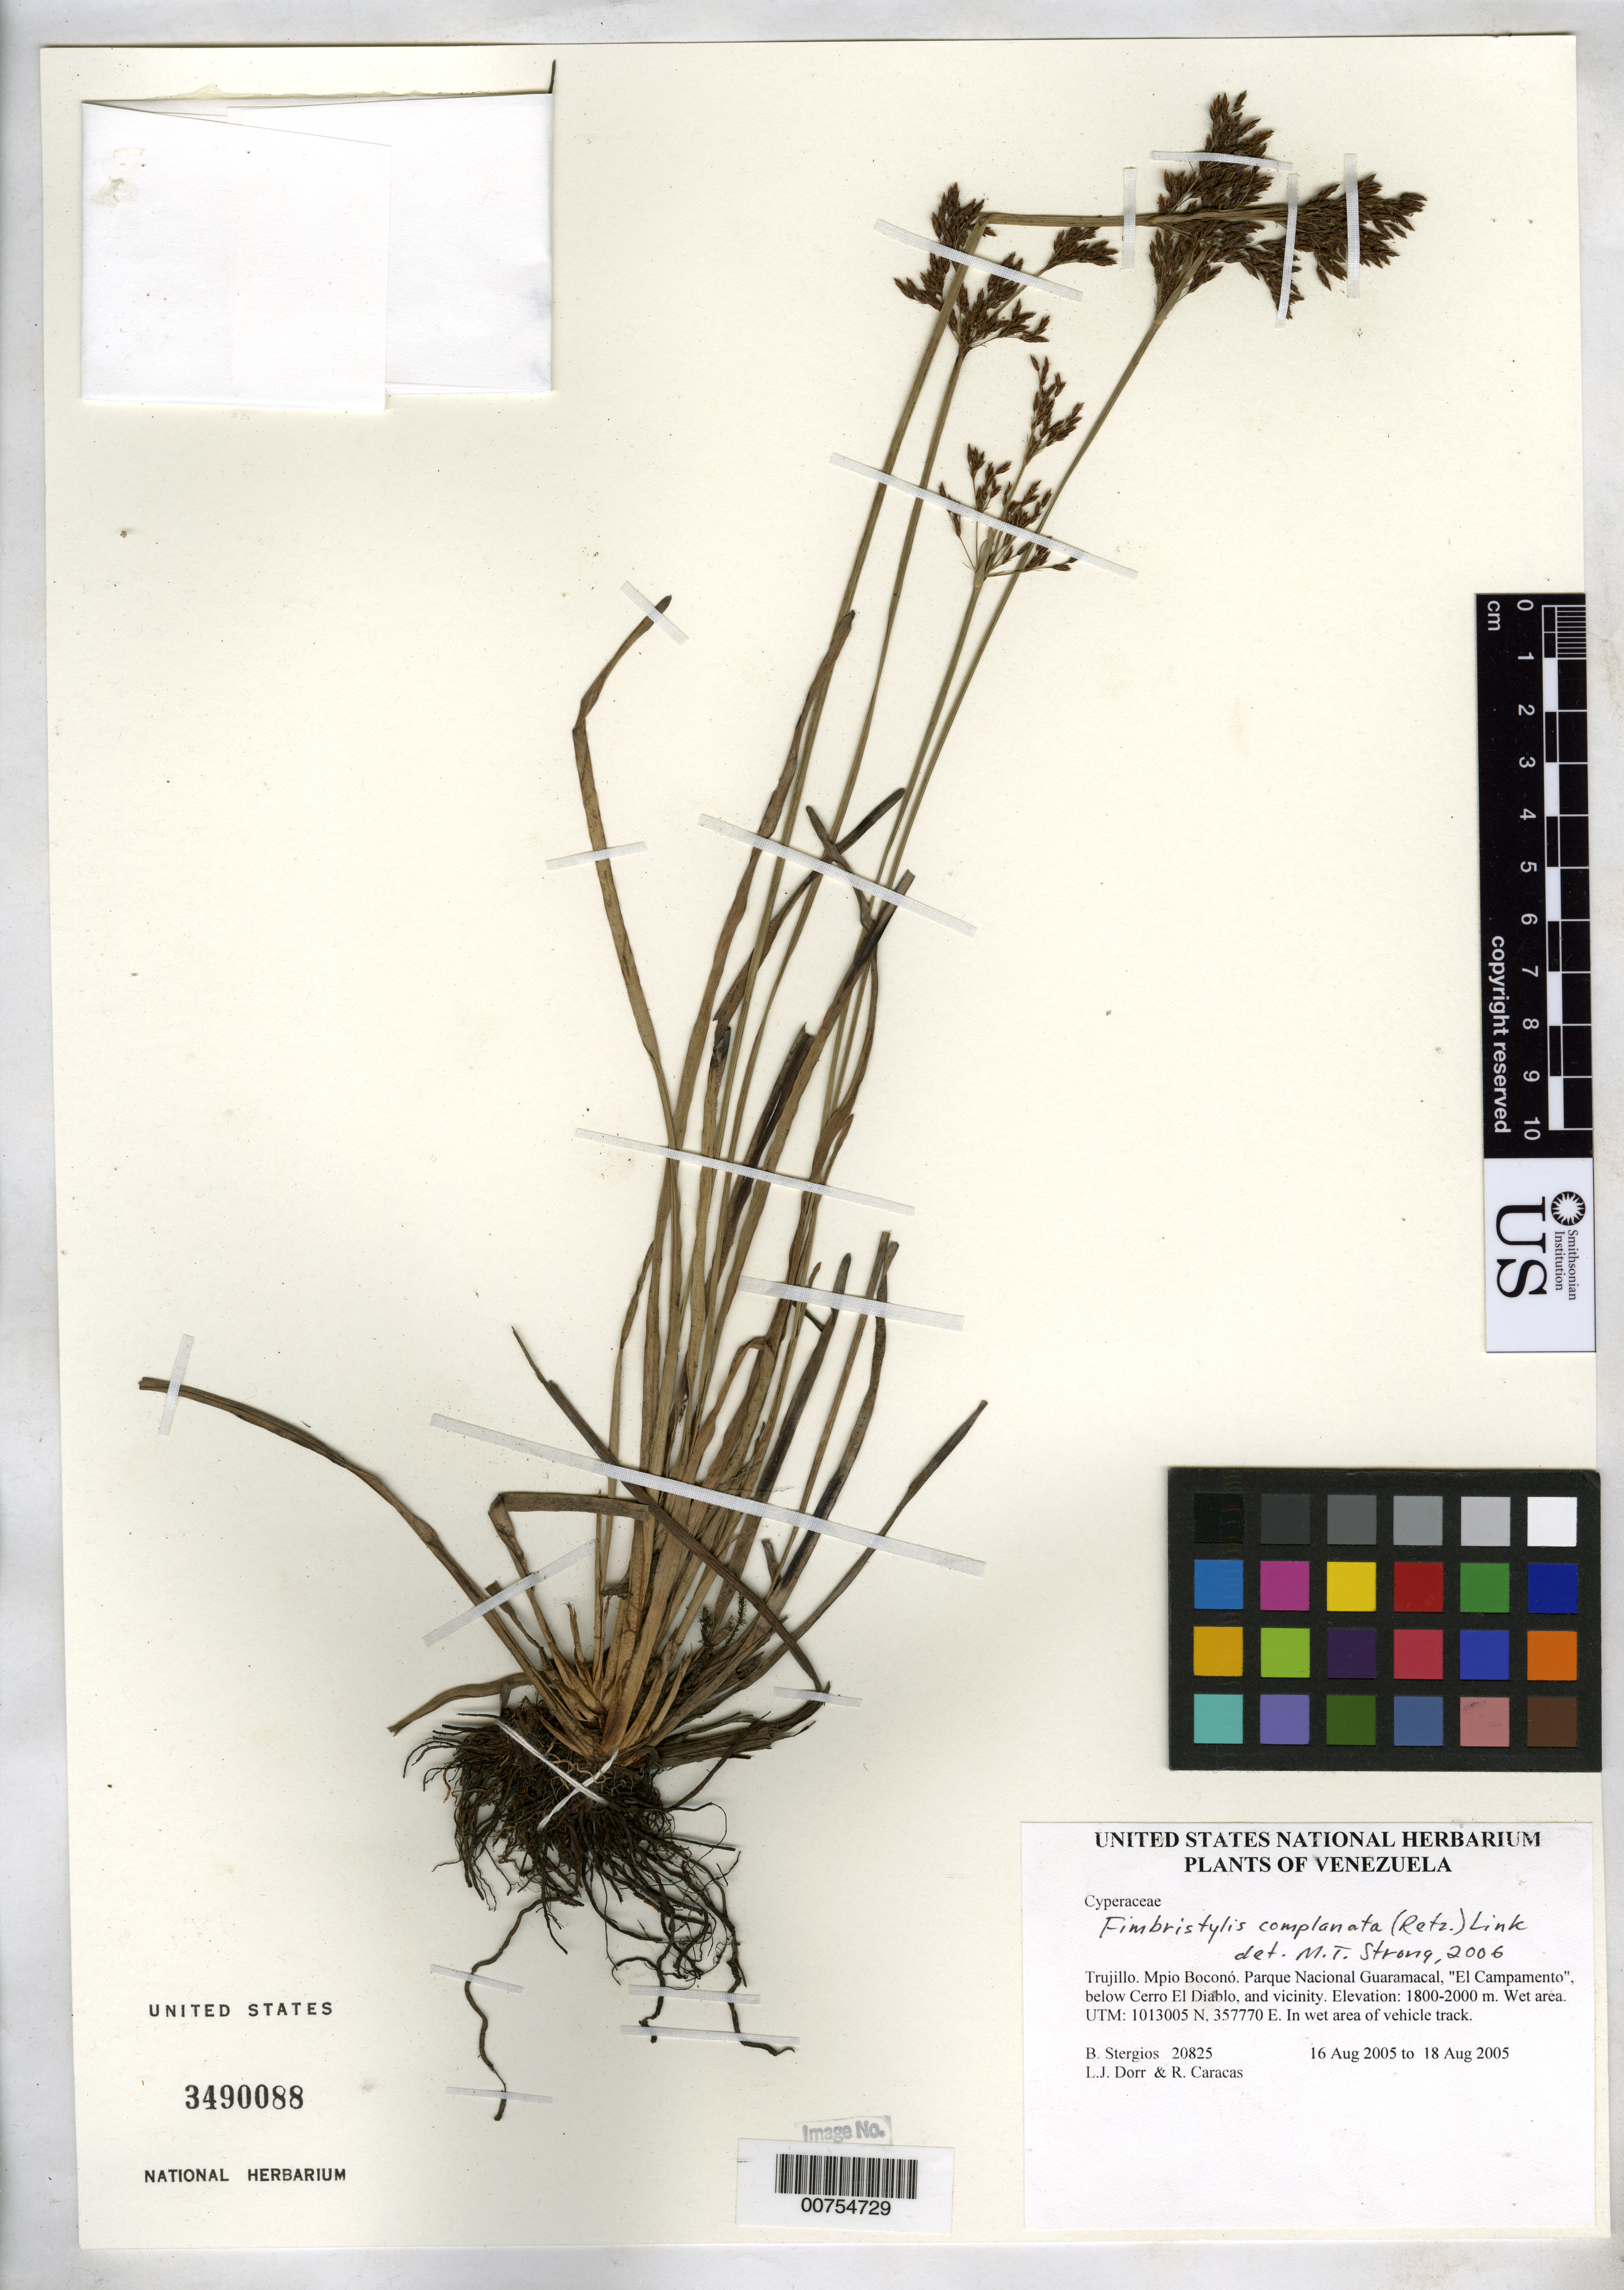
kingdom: Plantae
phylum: Tracheophyta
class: Liliopsida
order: Poales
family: Cyperaceae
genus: Fimbristylis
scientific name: Fimbristylis complanata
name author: (Retz.) Link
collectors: B. G. Stergios, L. J. Dorr & R. Caracas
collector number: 20825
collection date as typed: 16 Aug 2005 to 18 Aug 2005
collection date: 2005-08-16/2005-08-18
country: Venezuela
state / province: Trujillo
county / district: Boconó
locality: Parque Nacional Guaramacal, "El Campamento", below Cerro El Diablo, and vicinity.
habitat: Wet area.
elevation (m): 1800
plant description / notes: PORT, US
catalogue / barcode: US 3490088